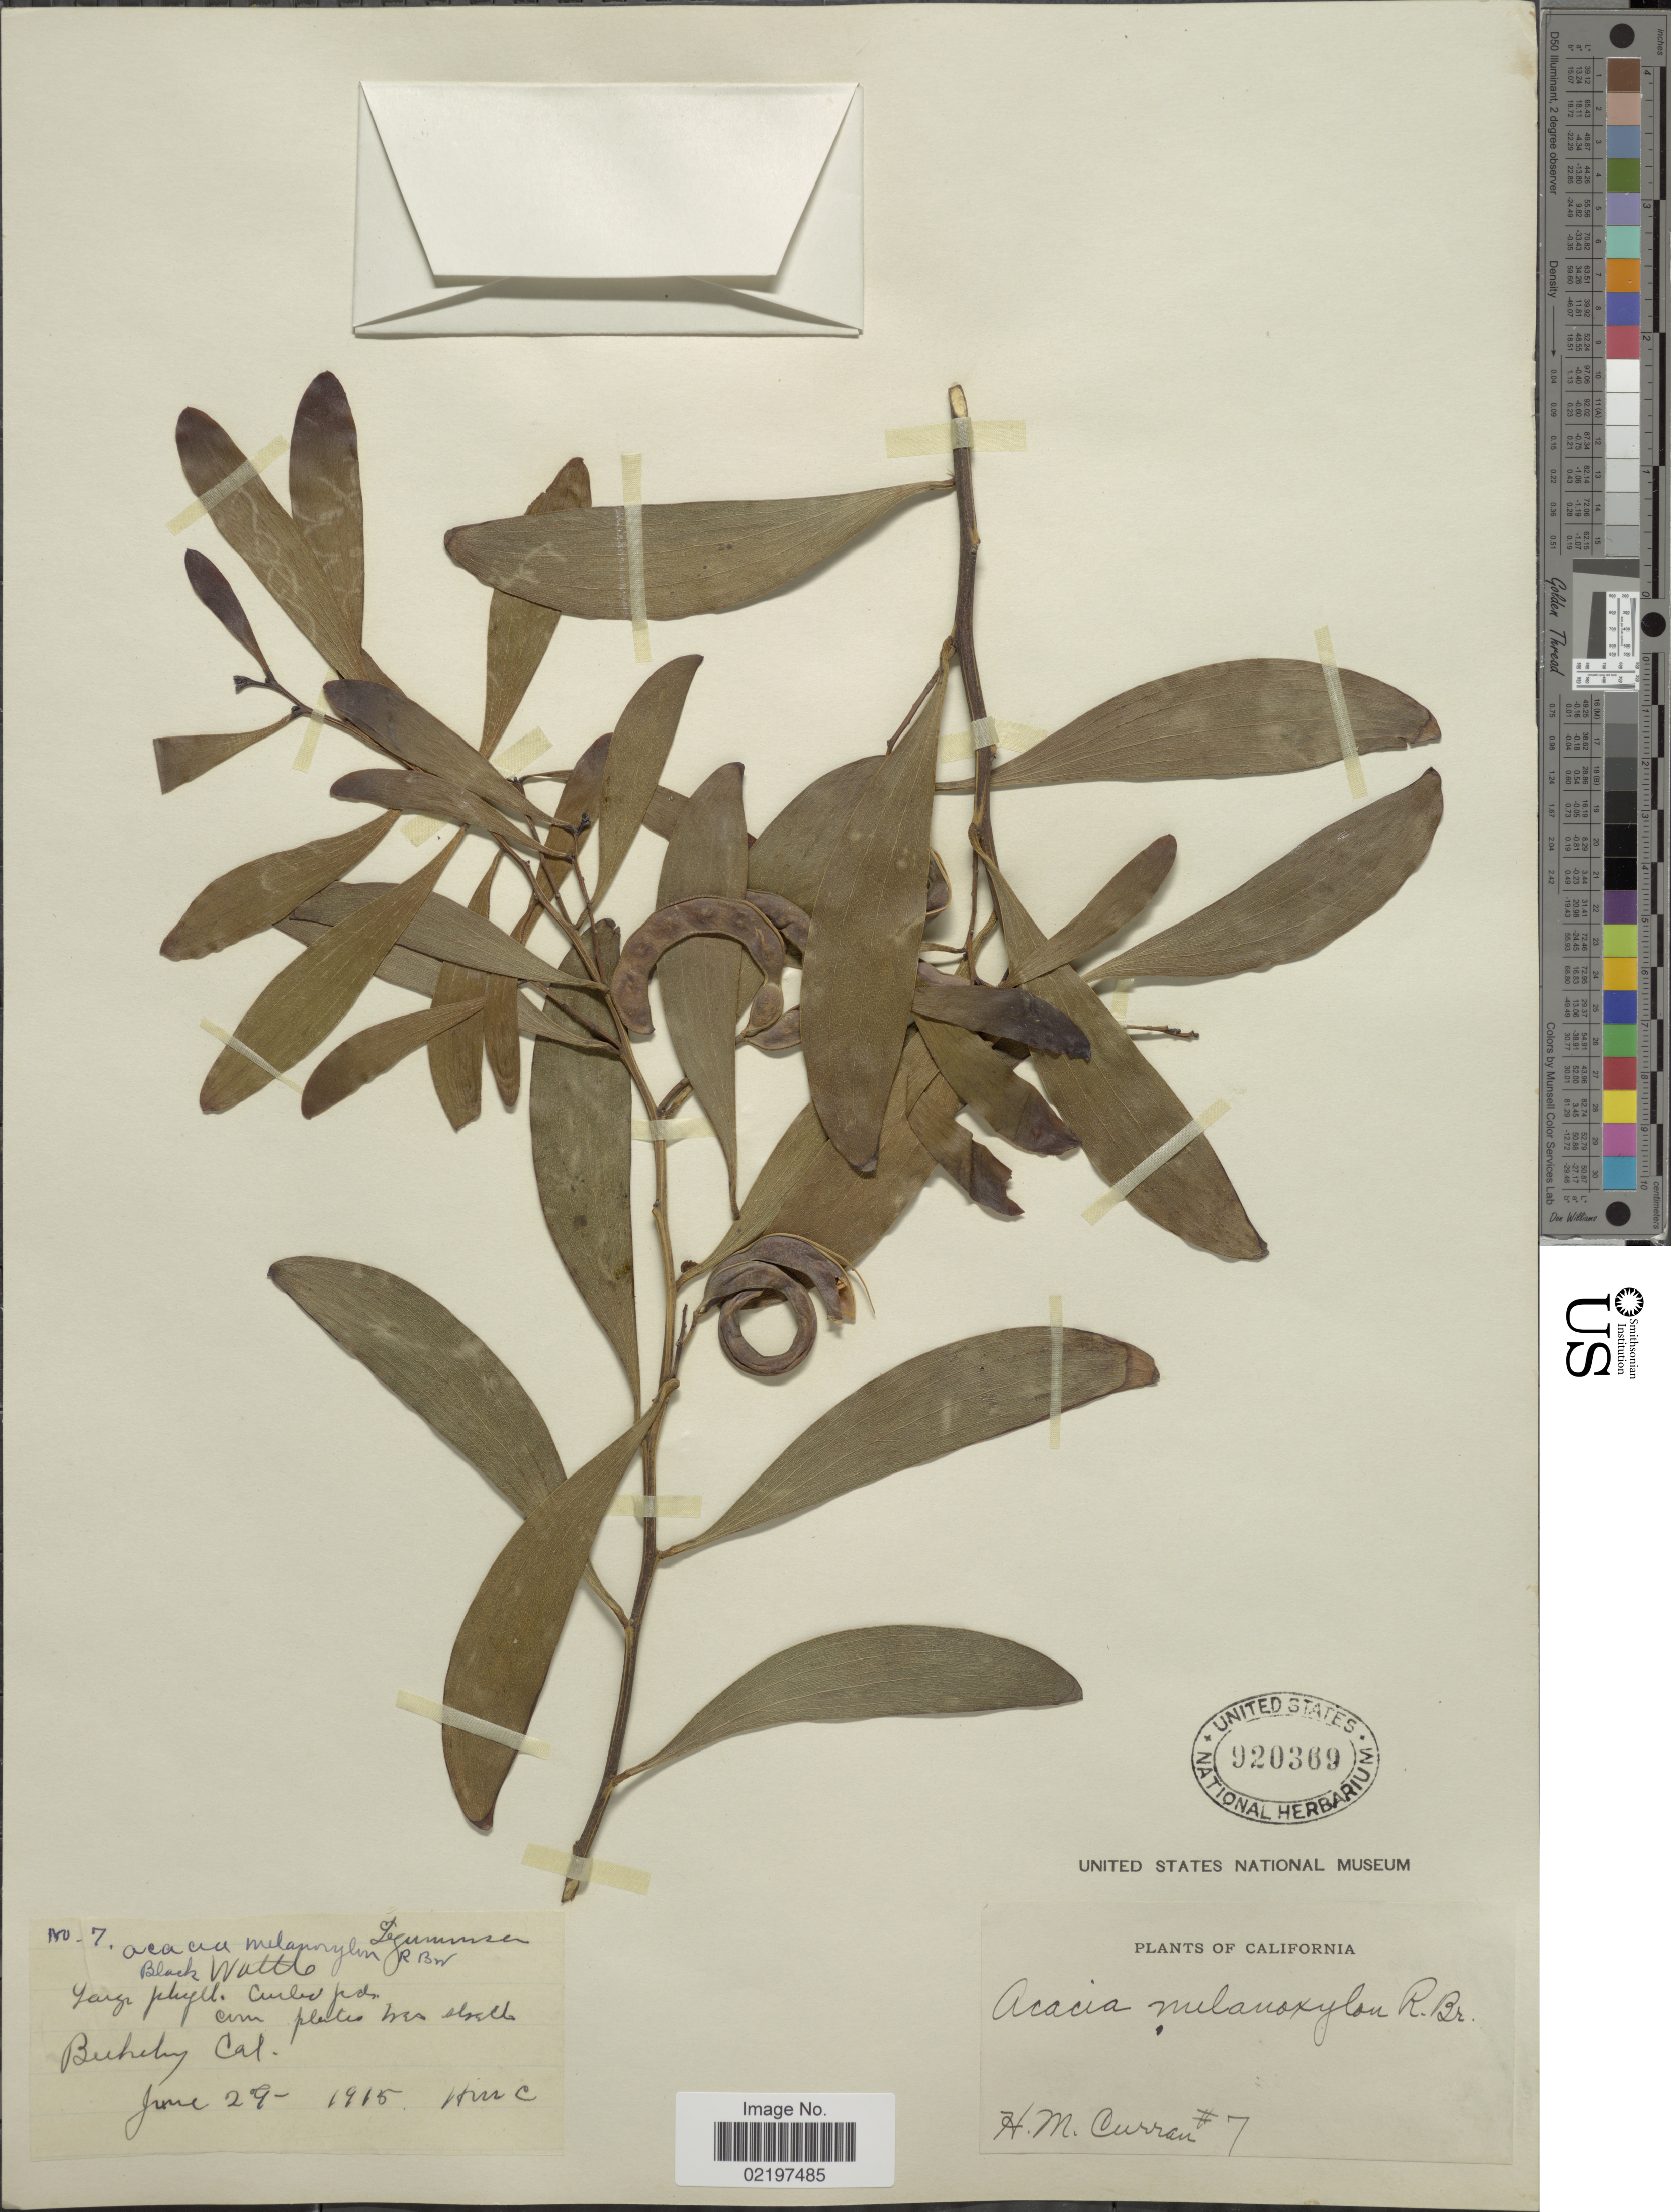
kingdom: Plantae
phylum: Tracheophyta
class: Magnoliopsida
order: Fabales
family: Fabaceae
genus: Acacia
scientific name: Acacia melanoxylon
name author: R. Br.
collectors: H. M. Curran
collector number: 7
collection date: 1915-06-29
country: United States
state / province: California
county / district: Alameda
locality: Berkeley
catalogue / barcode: US 920369